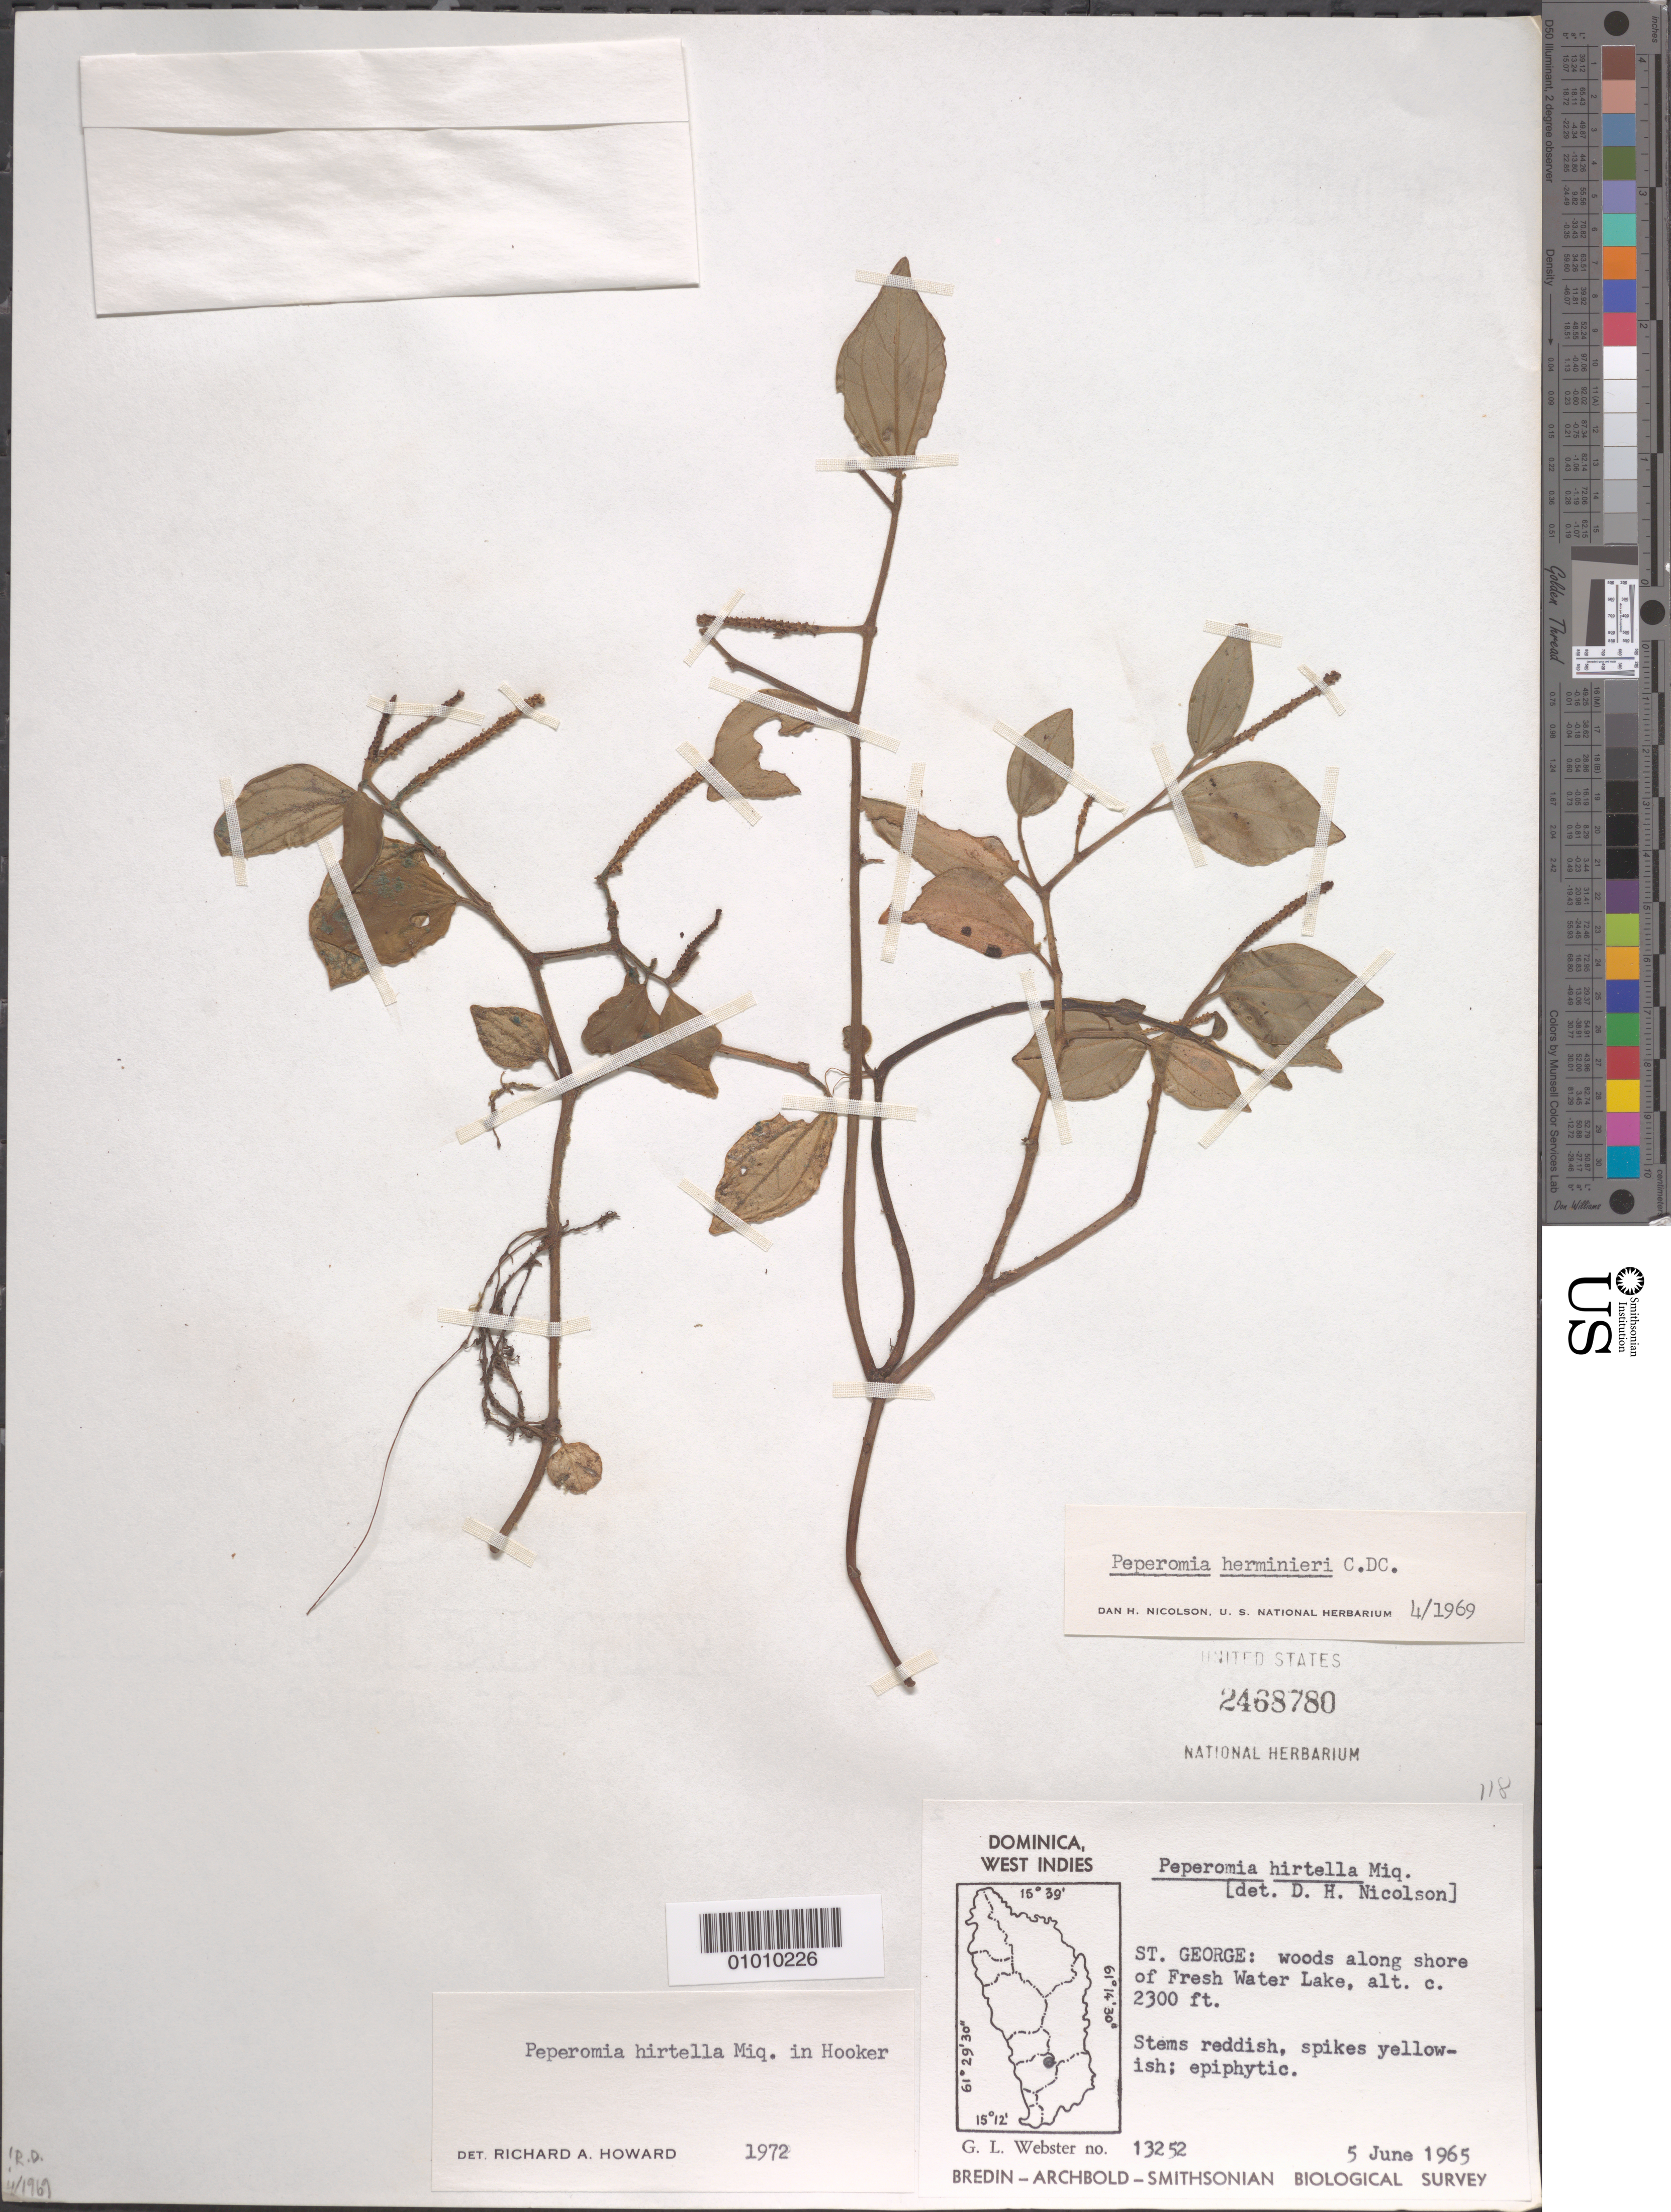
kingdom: Plantae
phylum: Tracheophyta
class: Magnoliopsida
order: Piperales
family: Piperaceae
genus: Peperomia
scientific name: Peperomia hirtella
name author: Miq.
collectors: G. L. Webster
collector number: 13252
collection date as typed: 05 Jun 1965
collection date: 1965-06-05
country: Dominica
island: Dominica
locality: St. George: woods along shore of Fresh Water Lake.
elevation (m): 701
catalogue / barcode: US 2468780